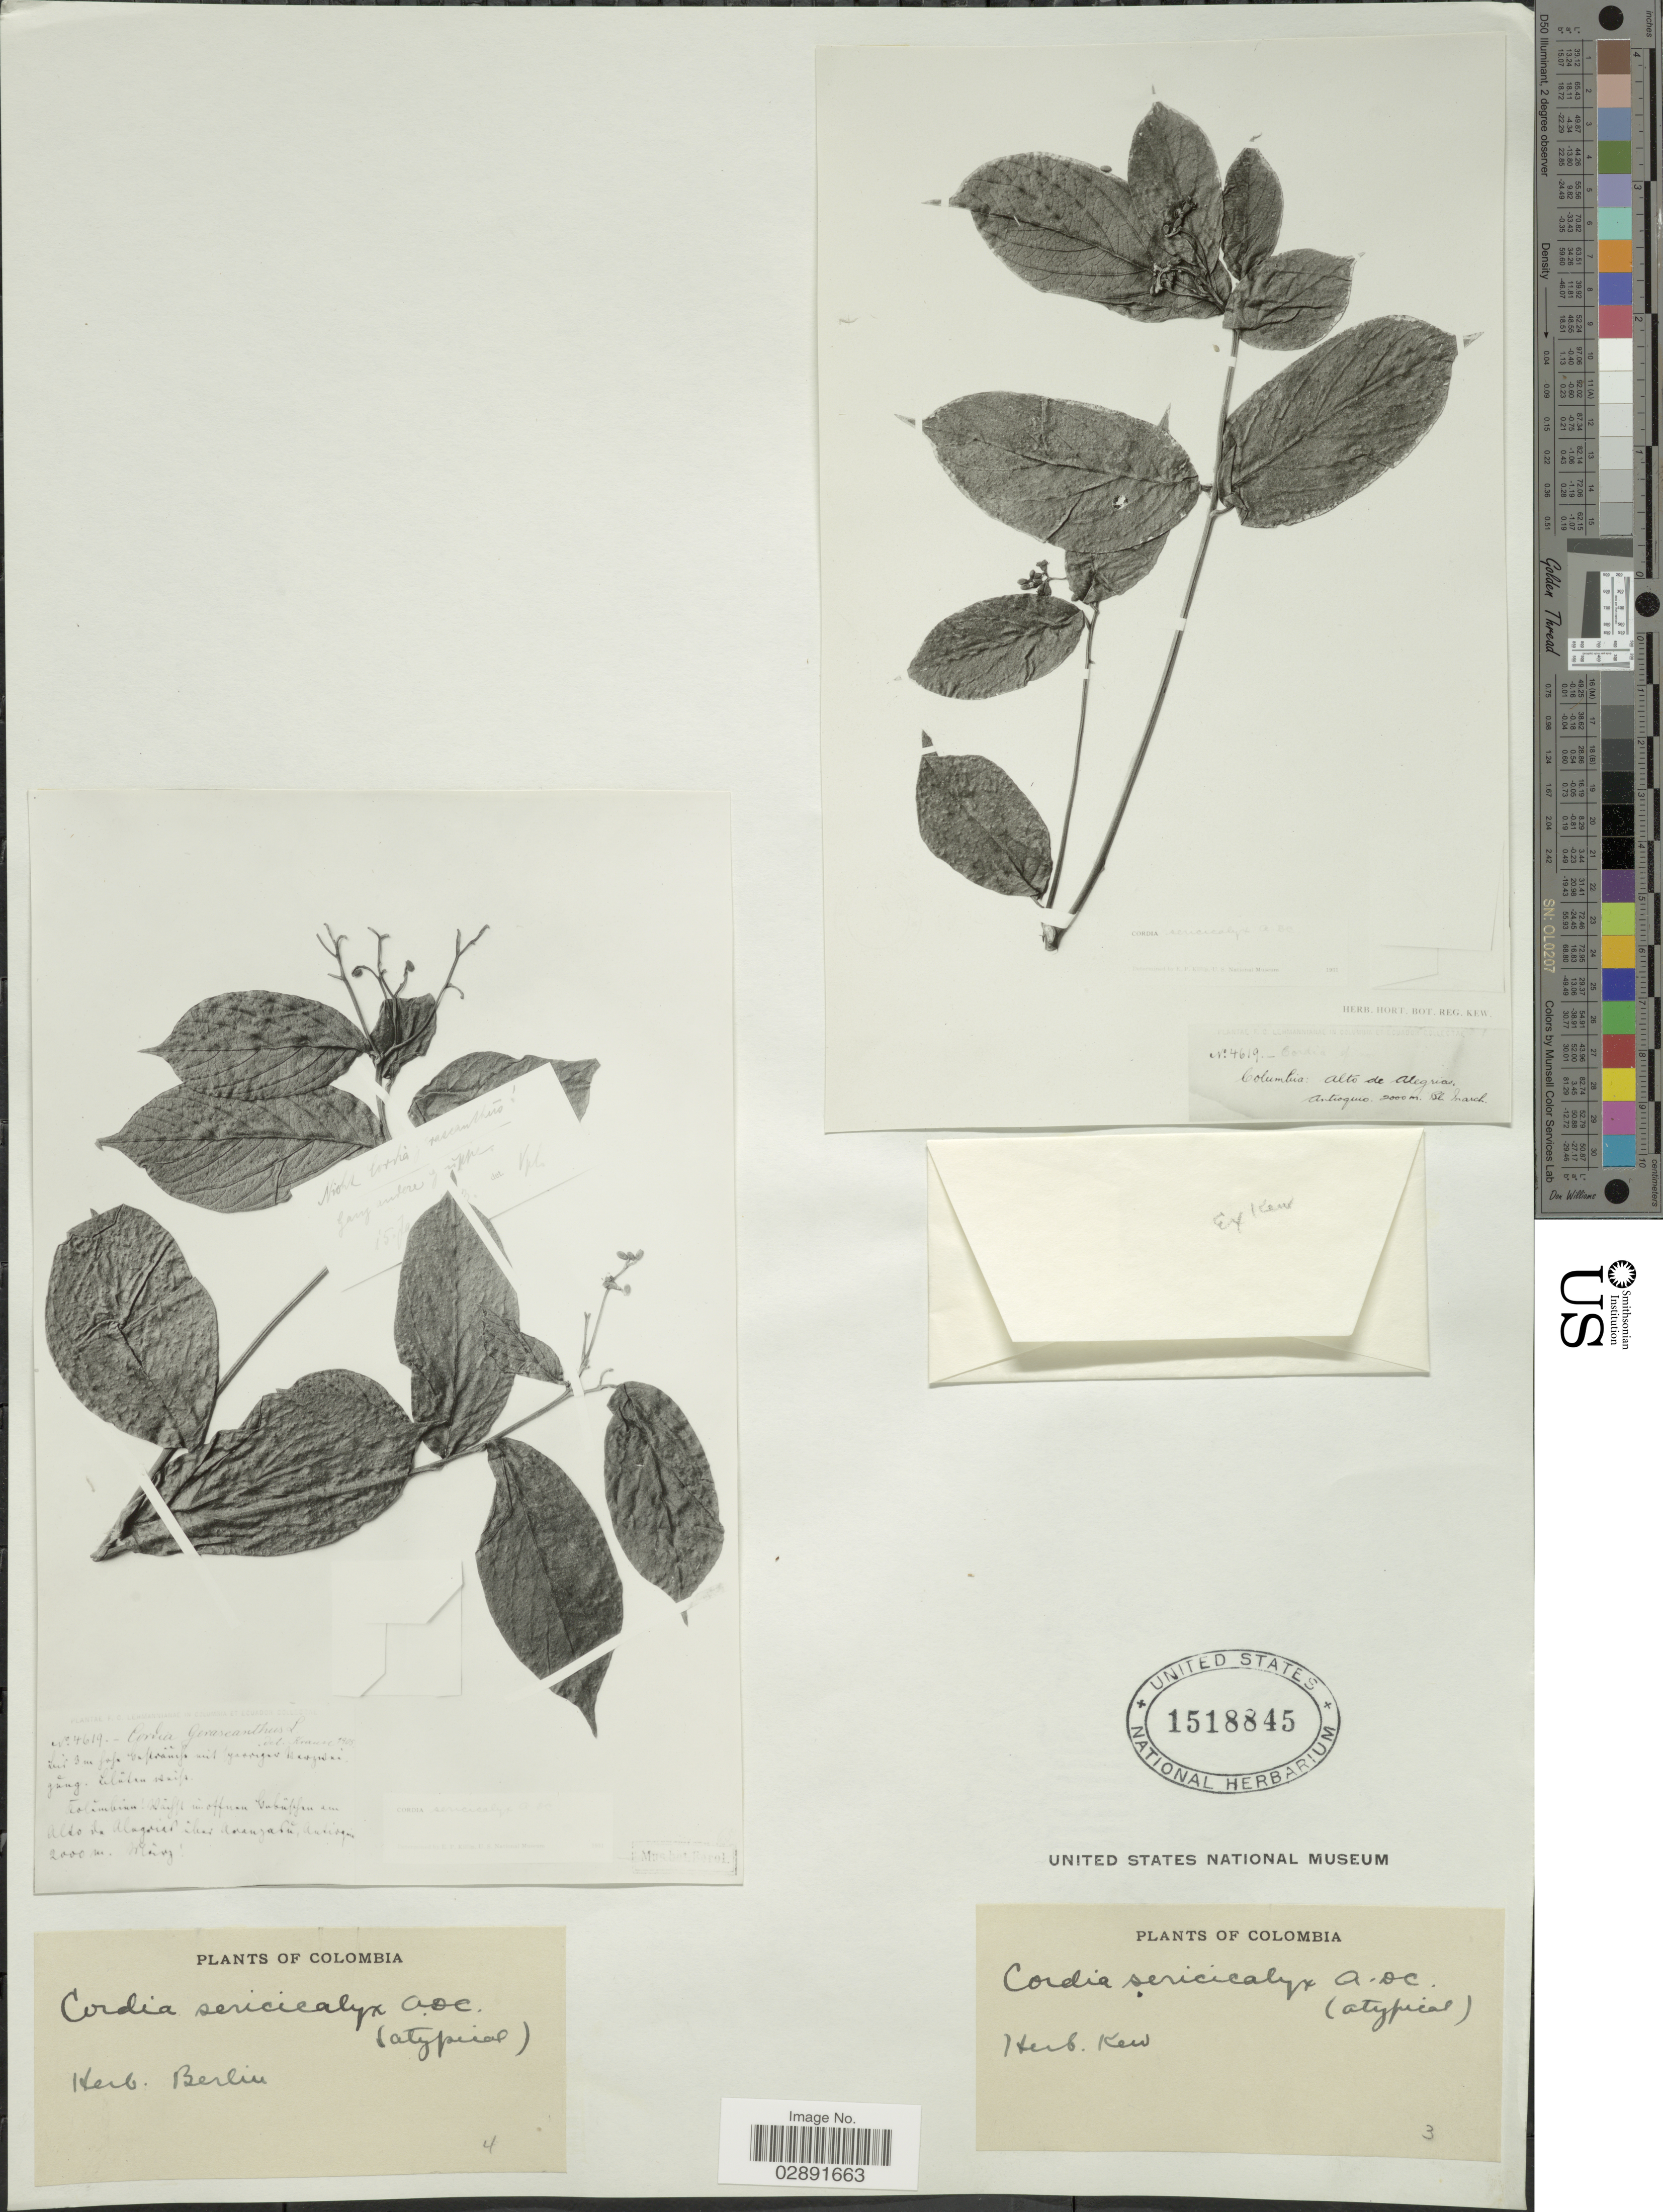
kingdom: Plantae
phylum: Tracheophyta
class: Magnoliopsida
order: Boraginales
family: Cordiaceae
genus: Cordia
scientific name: Cordia sericicalyx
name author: A. DC. in DC.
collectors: F. C. Lehmann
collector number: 4619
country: Colombia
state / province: Antioquia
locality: Alto de Alegrias.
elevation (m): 2000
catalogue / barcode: US 1518845